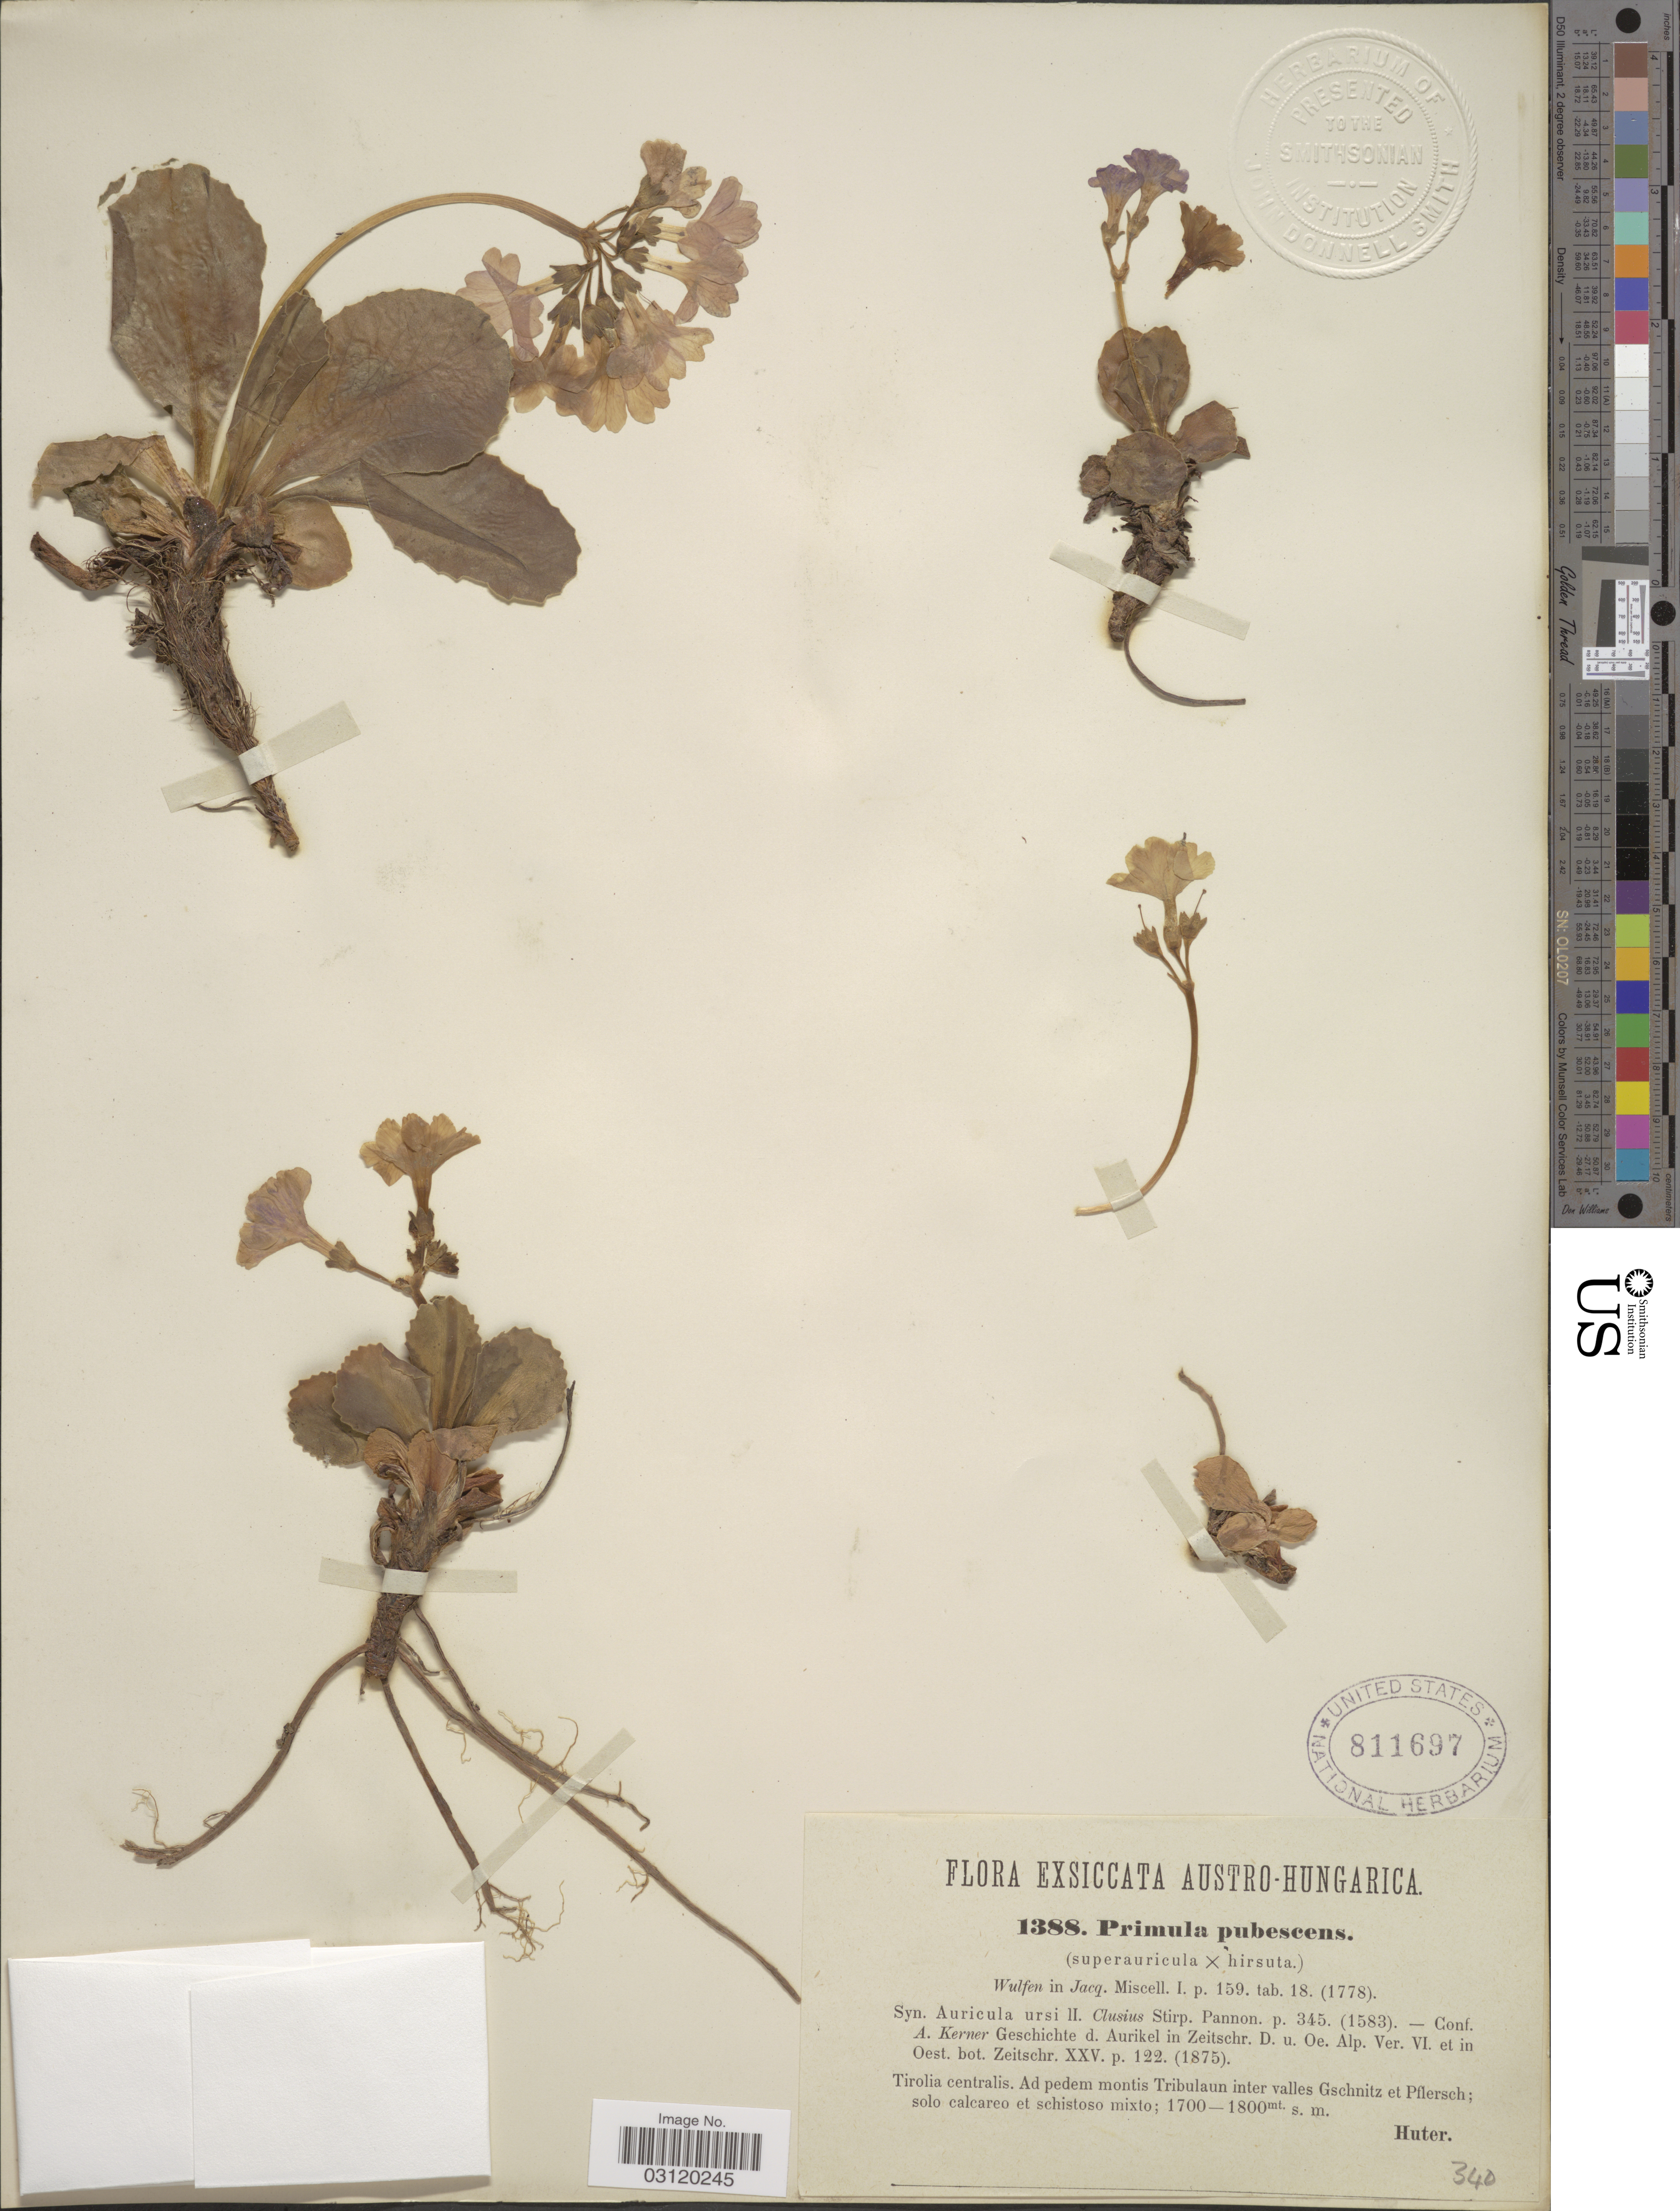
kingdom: Plantae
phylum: Tracheophyta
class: Magnoliopsida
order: Ericales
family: Primulaceae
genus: Primula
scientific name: Primula pubescens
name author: Loisel.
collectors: -. Huter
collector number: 1388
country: Austria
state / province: Tirol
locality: Austro-Hungarica, Tirolia centralis, Ad pedem montis Tribulaun inter valles Gschnitz et Pflersch; solo calcareo et schistoso mixto.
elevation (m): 1700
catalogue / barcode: US 811697